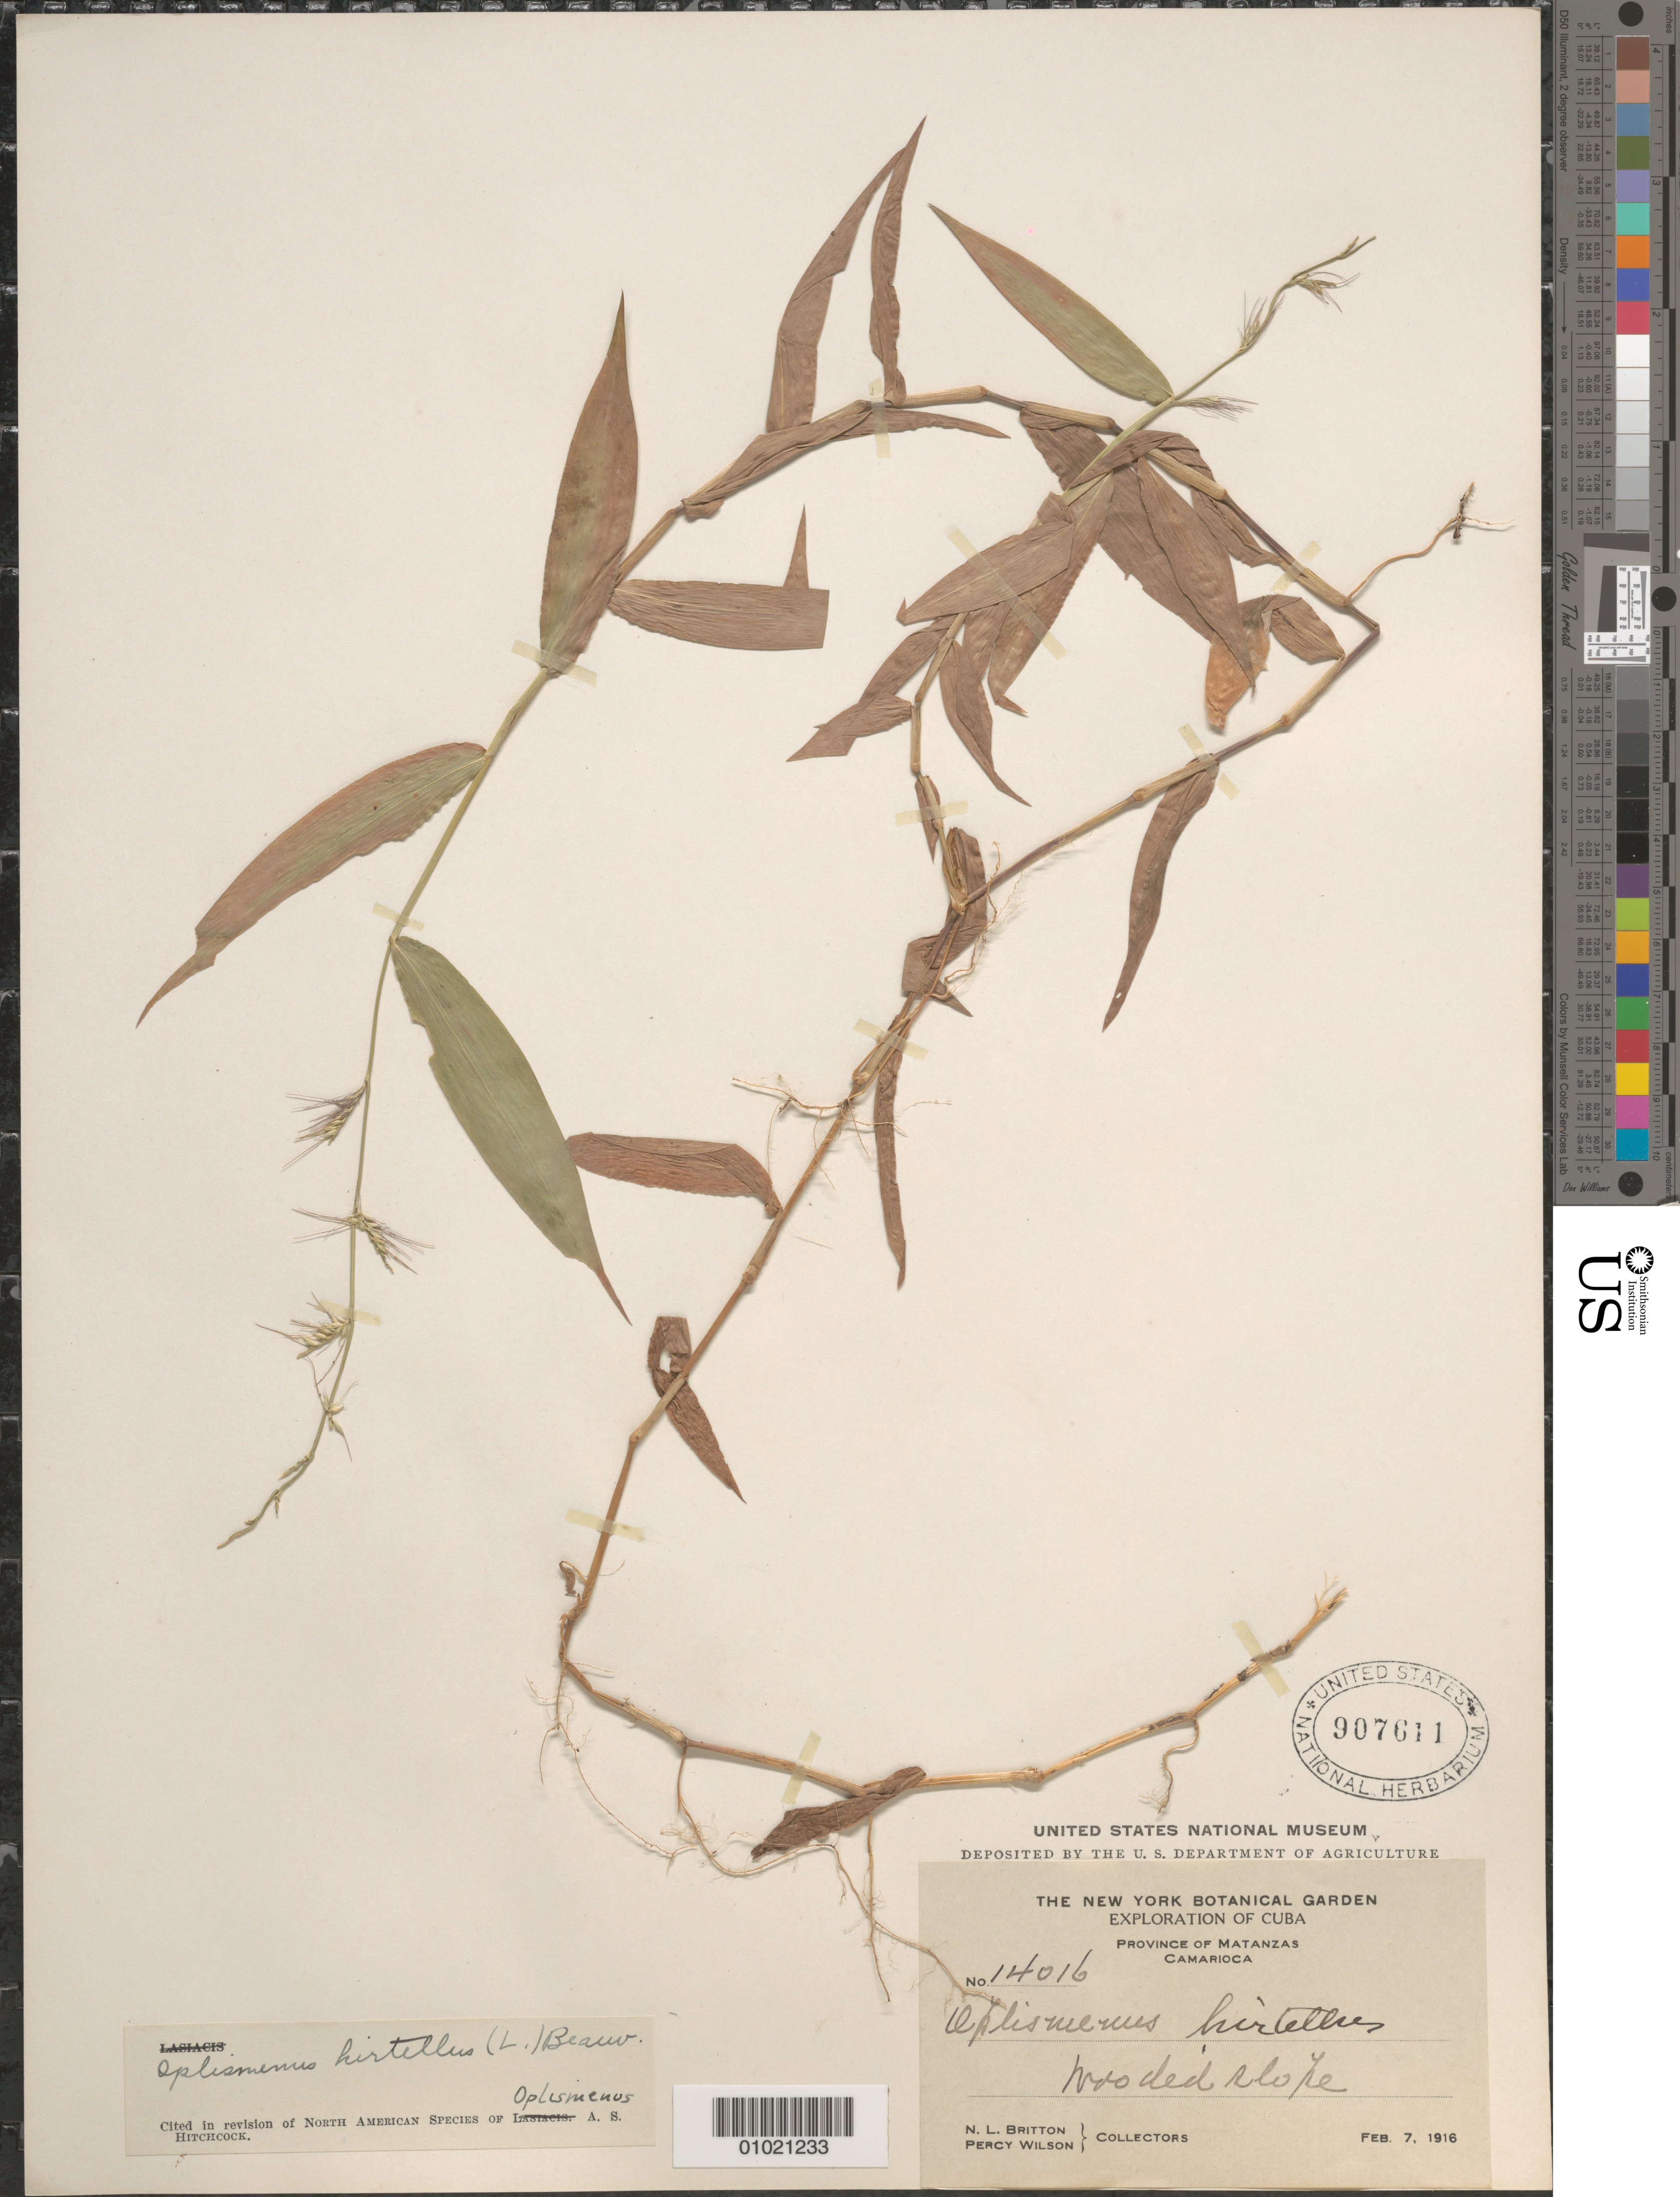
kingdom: Plantae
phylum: Tracheophyta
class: Liliopsida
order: Poales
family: Poaceae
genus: Oplismenus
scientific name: Oplismenus hirtellus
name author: (L.) P. Beauv.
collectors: N. Britton & P. Wilson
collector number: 14016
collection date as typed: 07 Feb 1916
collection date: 1916-02-07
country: Cuba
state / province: Matanzas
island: Cuba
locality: Camarioca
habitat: Wooded slope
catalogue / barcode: US 907611